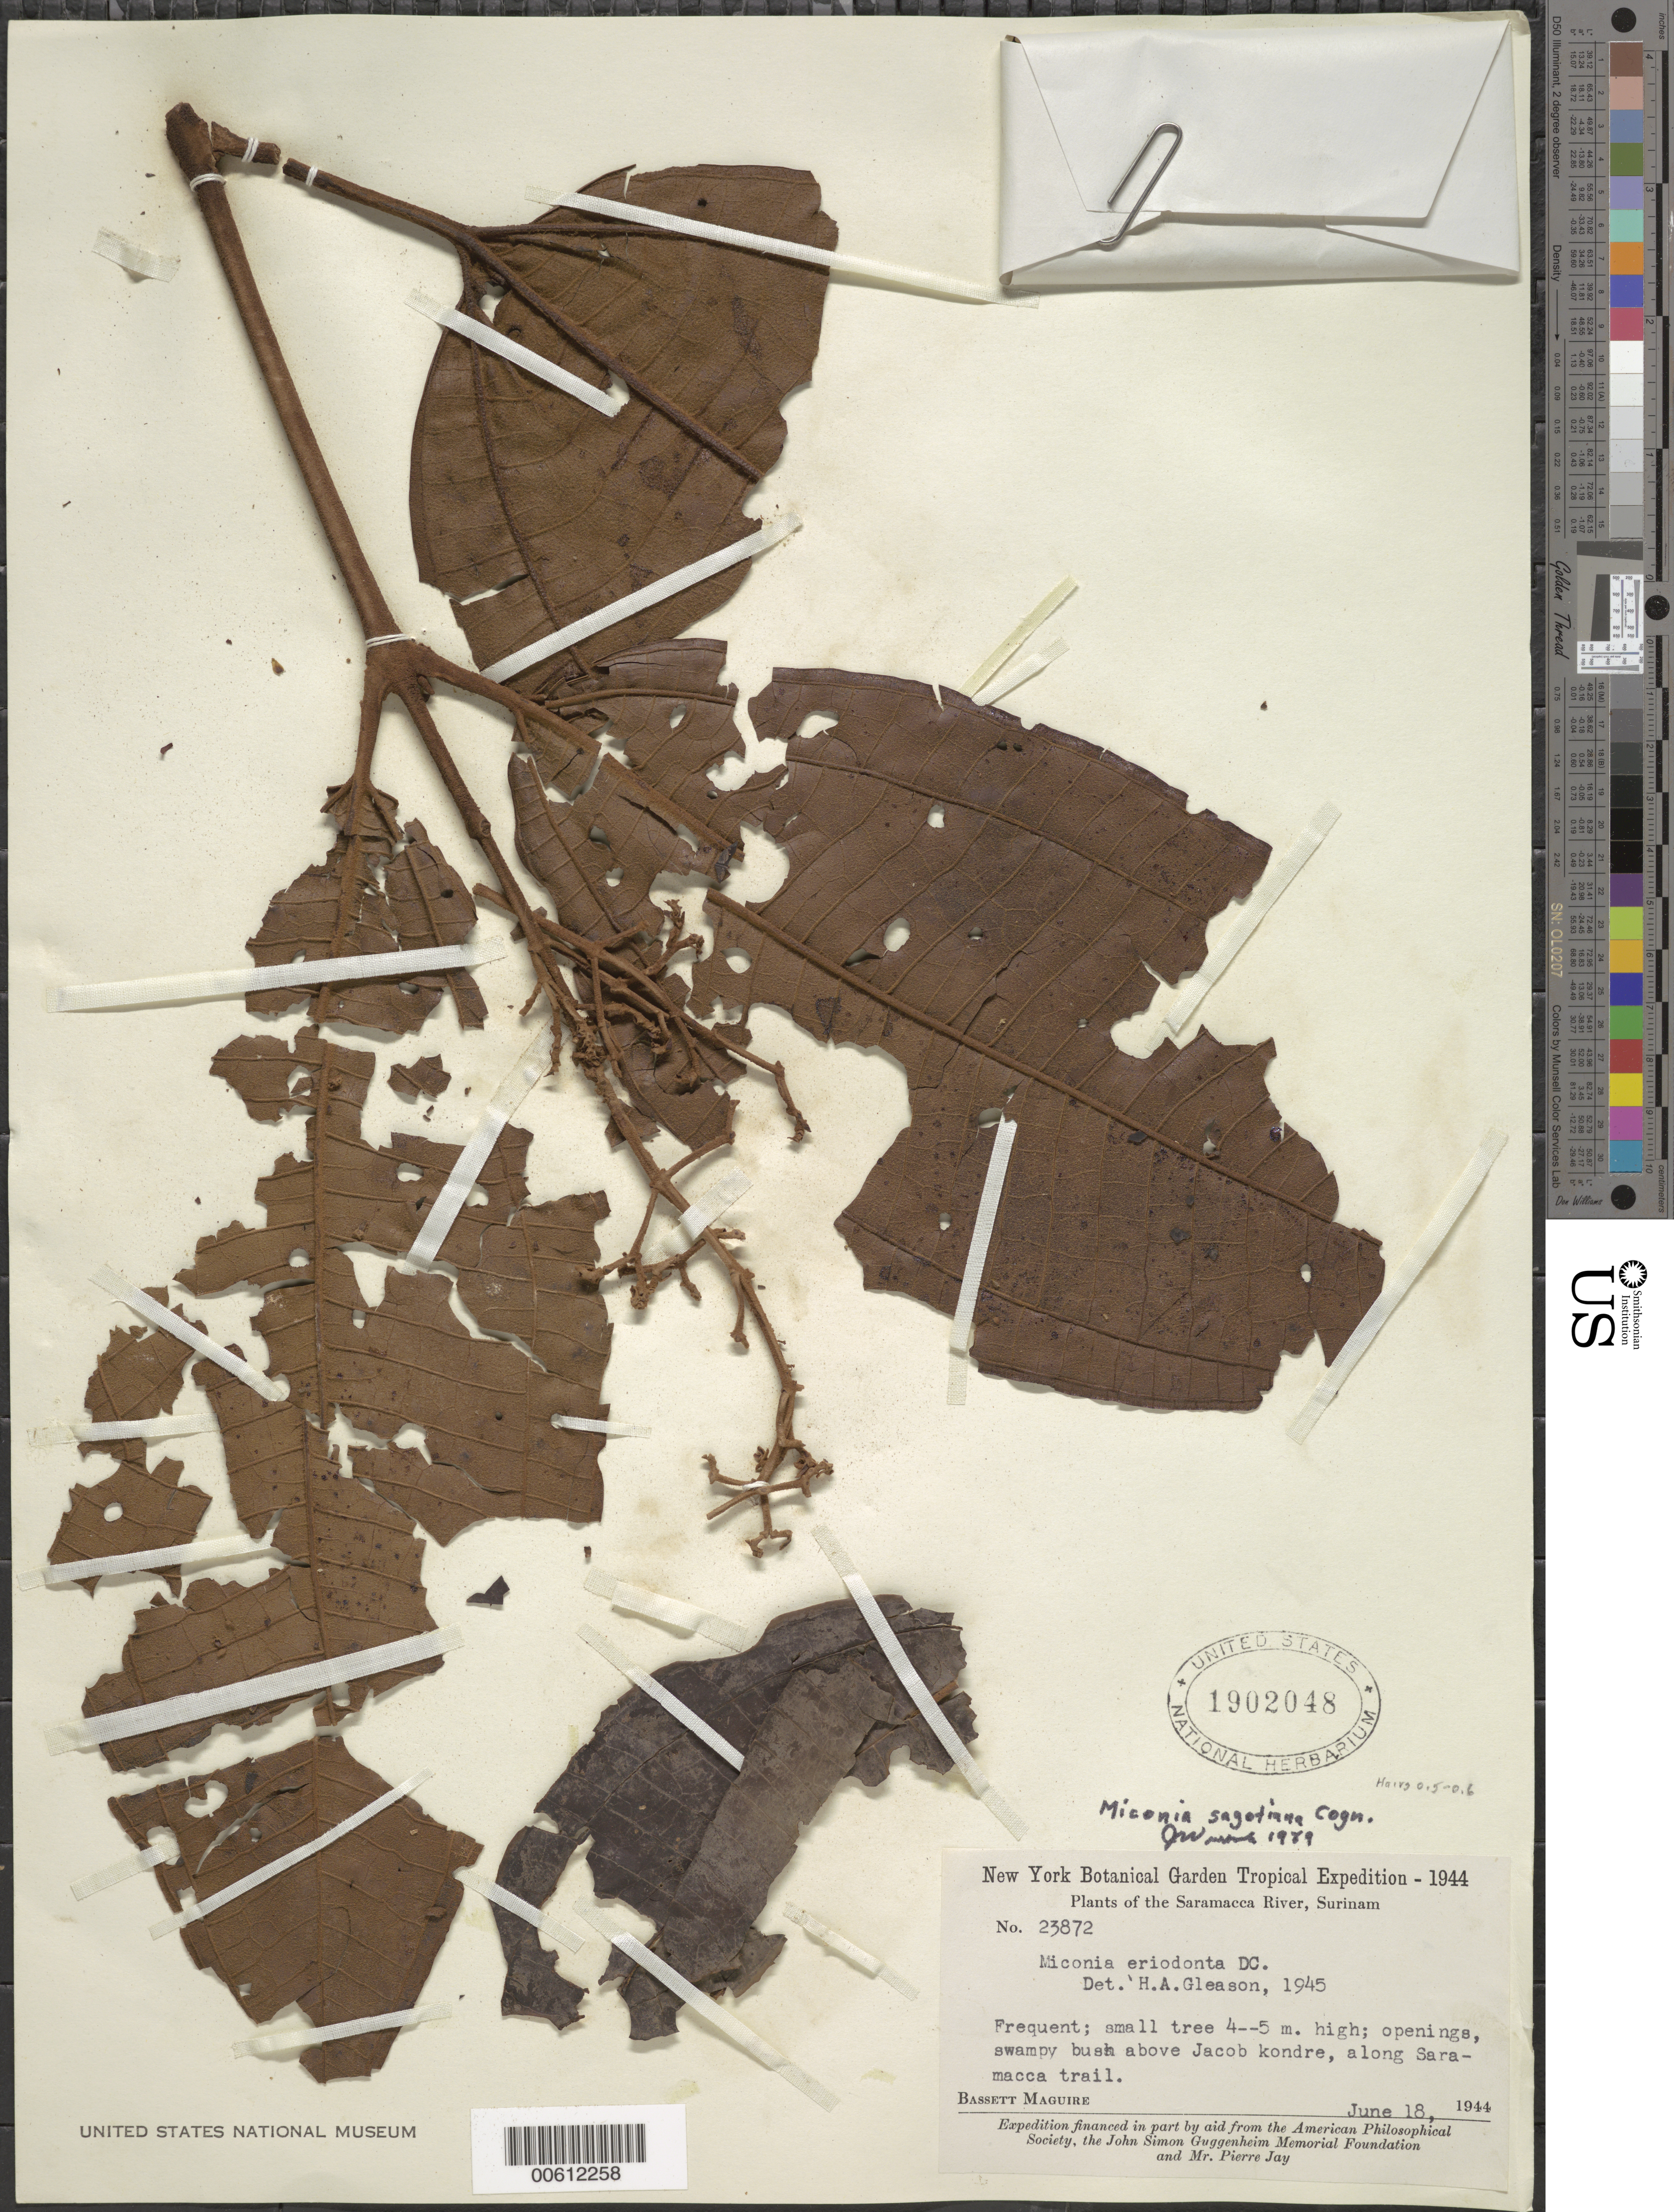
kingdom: Plantae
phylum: Tracheophyta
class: Magnoliopsida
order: Myrtales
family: Melastomataceae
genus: Miconia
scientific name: Miconia sagotiana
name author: Cogn.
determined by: Wurdack, John J., (US), US (UNITED STATES)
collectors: B. Maguire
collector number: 23872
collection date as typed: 18-Jun-44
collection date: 1944-06-18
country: Suriname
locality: Jacob Kondre village, along Saramacca trail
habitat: Openings, swampy bush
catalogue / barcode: US 1902048